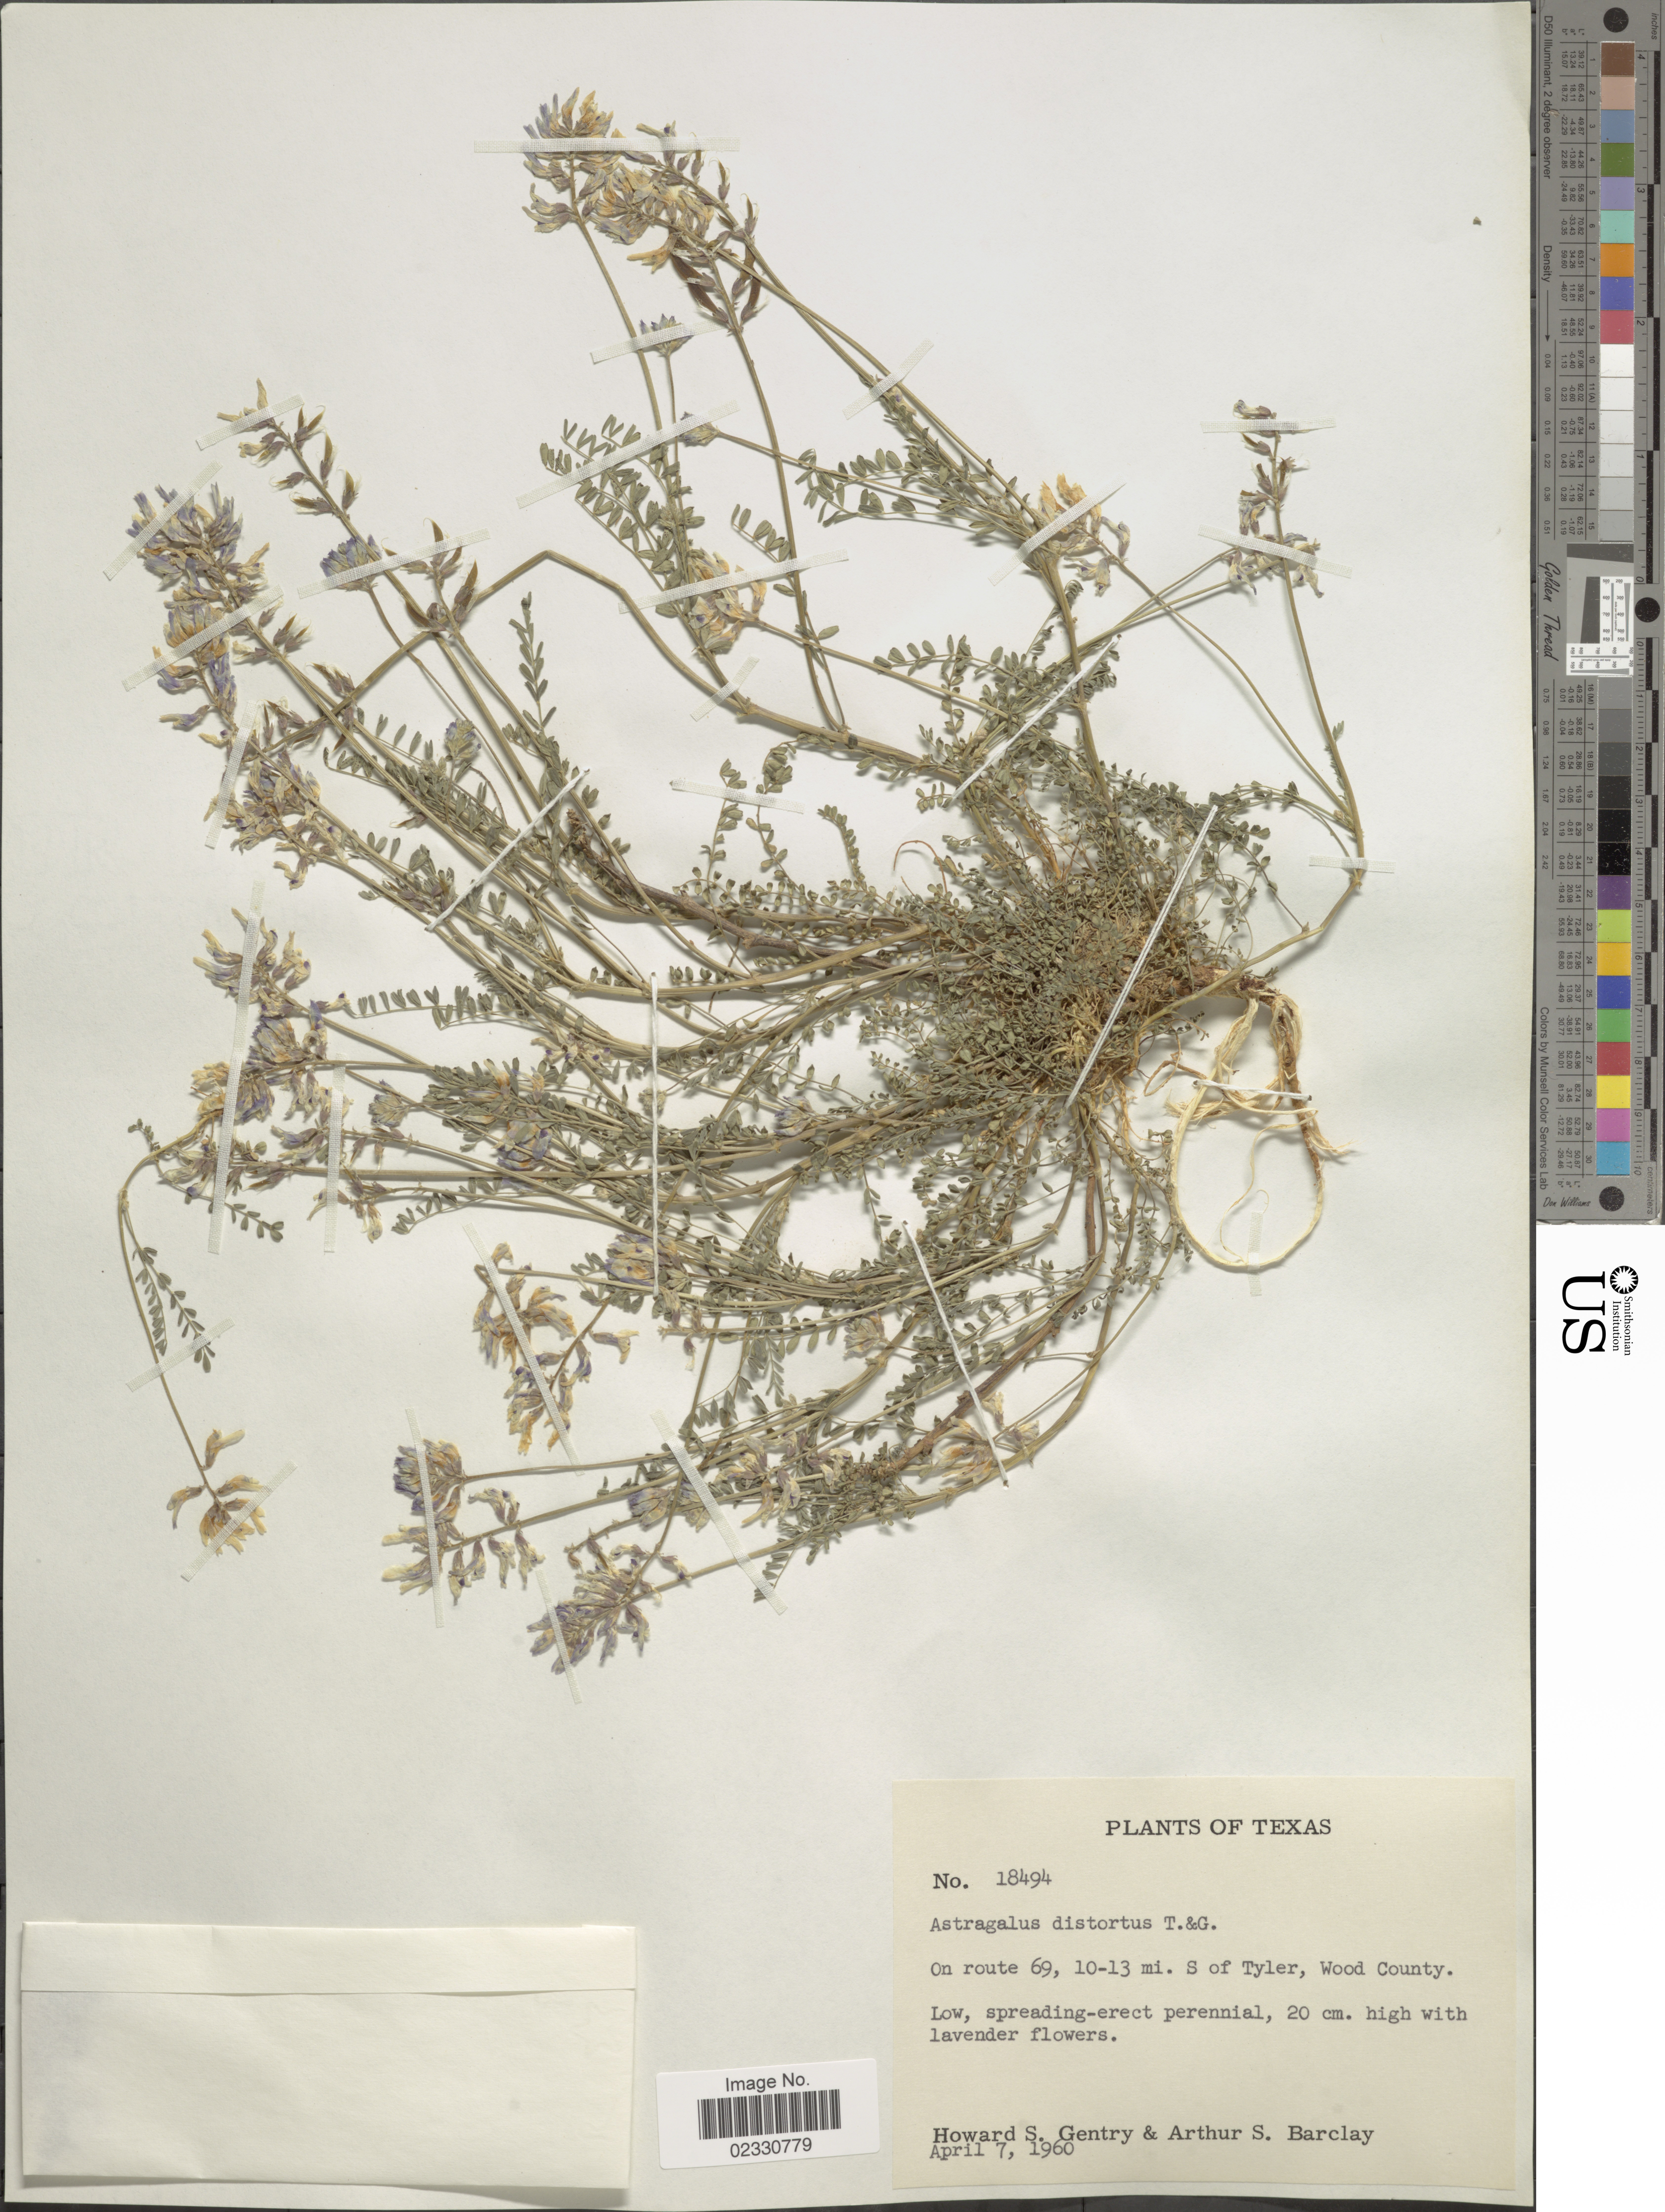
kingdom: Plantae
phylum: Tracheophyta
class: Magnoliopsida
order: Fabales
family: Fabaceae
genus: Astragalus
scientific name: Astragalus distortus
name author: Torr. & A. Gray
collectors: H. S. Gentry & A. S. Barclay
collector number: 18494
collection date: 1960-04-07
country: United States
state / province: Texas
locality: On route 69, 10-13 mi. S of Tyler, Wood County.